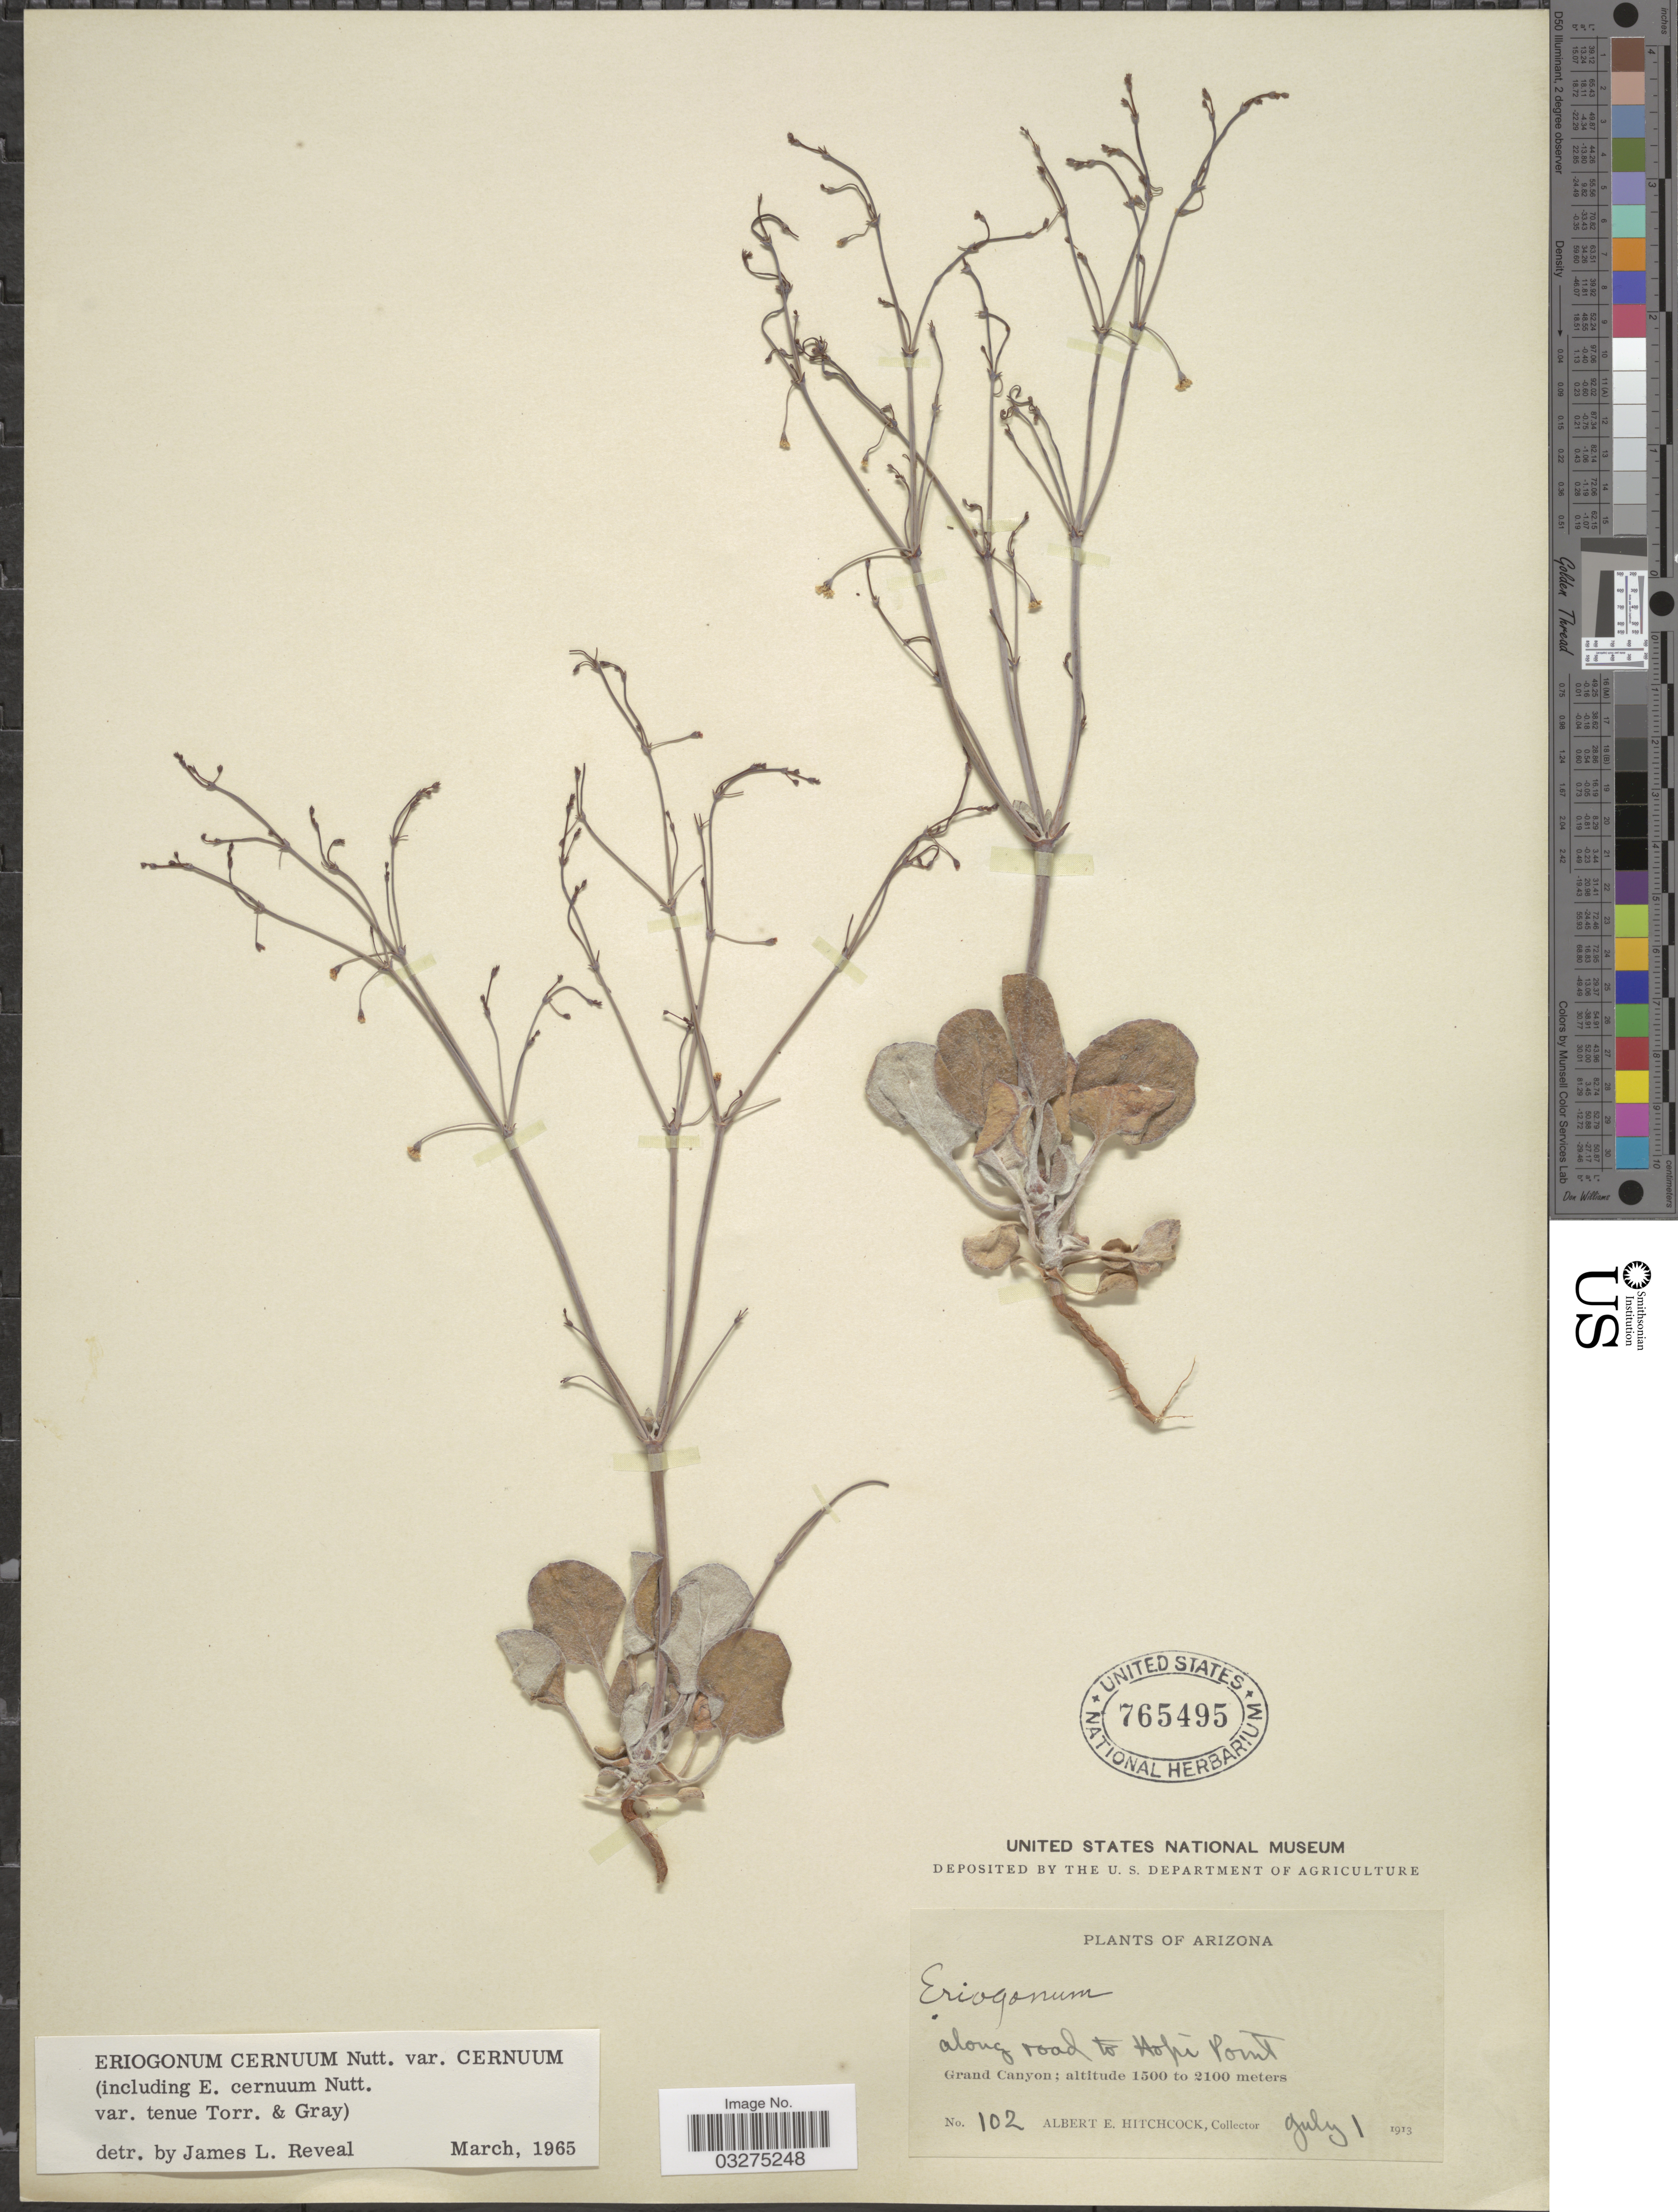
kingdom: Plantae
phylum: Tracheophyta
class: Magnoliopsida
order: Caryophyllales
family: Polygonaceae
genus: Eriogonum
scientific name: Eriogonum cernuum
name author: Nutt.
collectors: A. Hitchcock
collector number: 102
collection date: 1913-07-01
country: United States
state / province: Arizona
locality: Along road to Hopi Point, Grand Canyon.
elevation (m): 1500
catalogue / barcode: US 765495